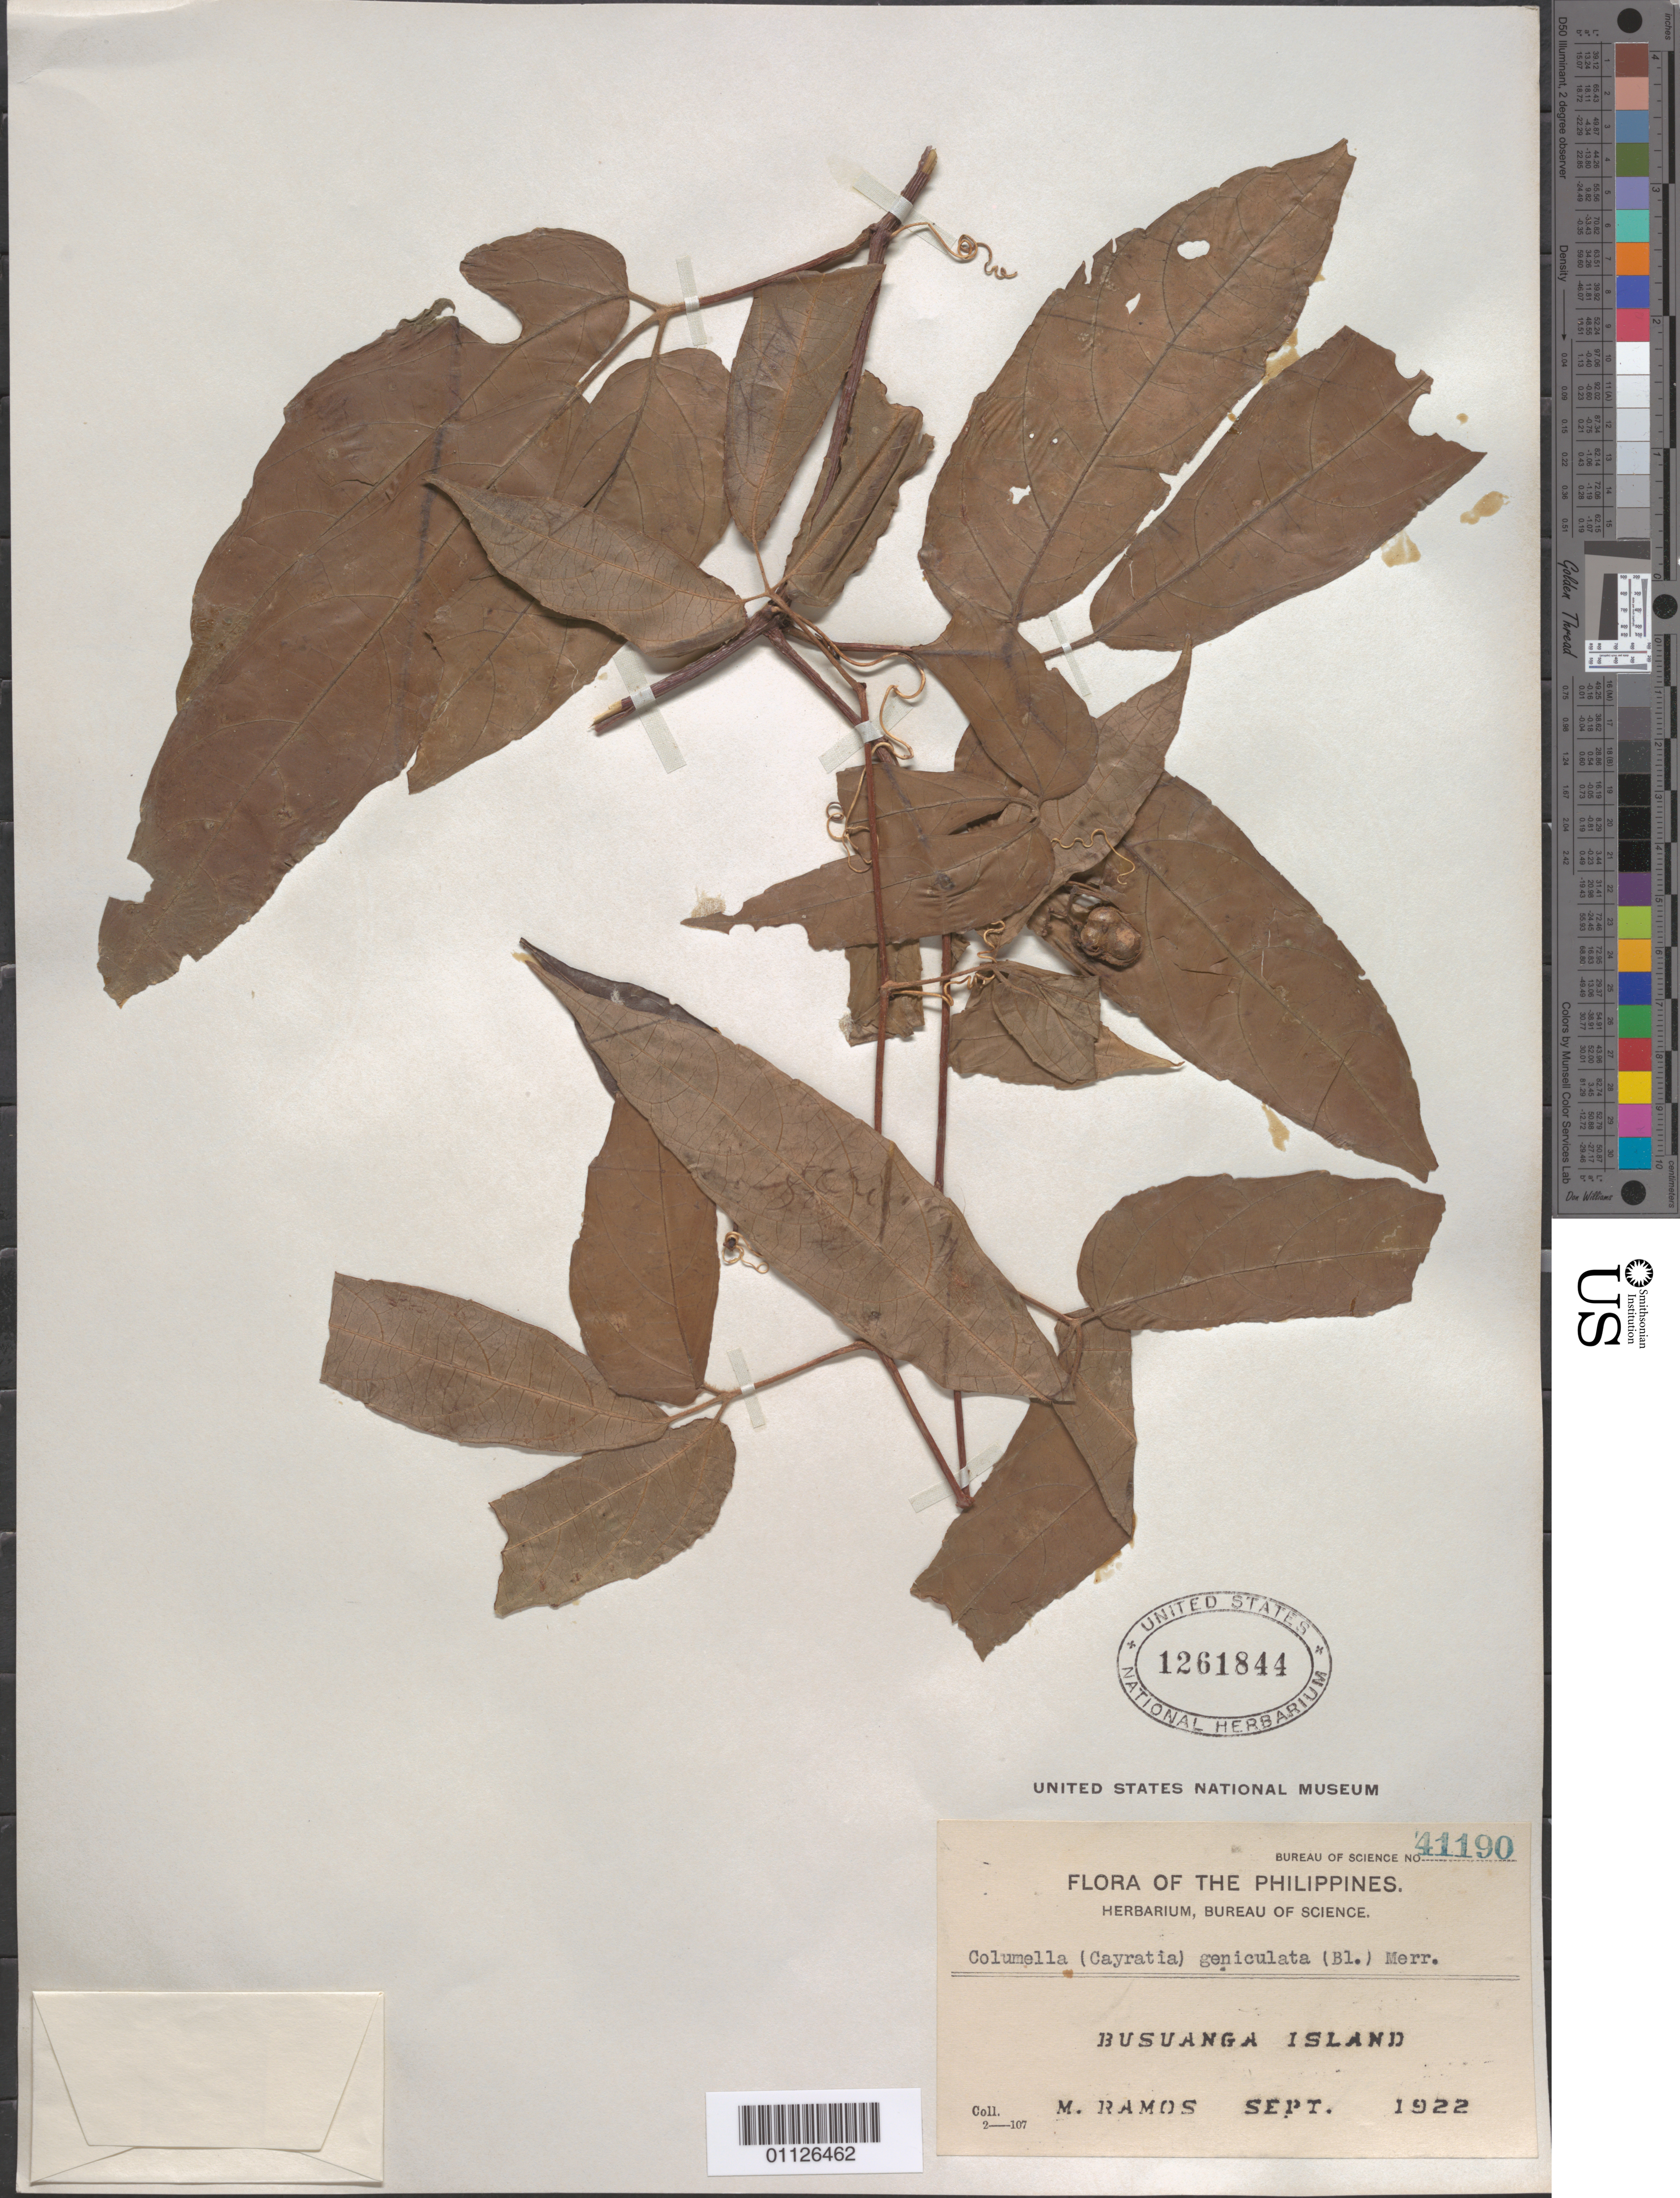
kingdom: Plantae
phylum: Tracheophyta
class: Magnoliopsida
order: Vitales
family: Vitaceae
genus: Cayratia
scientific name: Cayratia geniculata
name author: (Blume) Gagnep.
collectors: M. Ramos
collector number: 41190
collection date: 1922-09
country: Philippines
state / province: Mimaropa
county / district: Palawan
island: Busuanga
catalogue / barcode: US 1261844